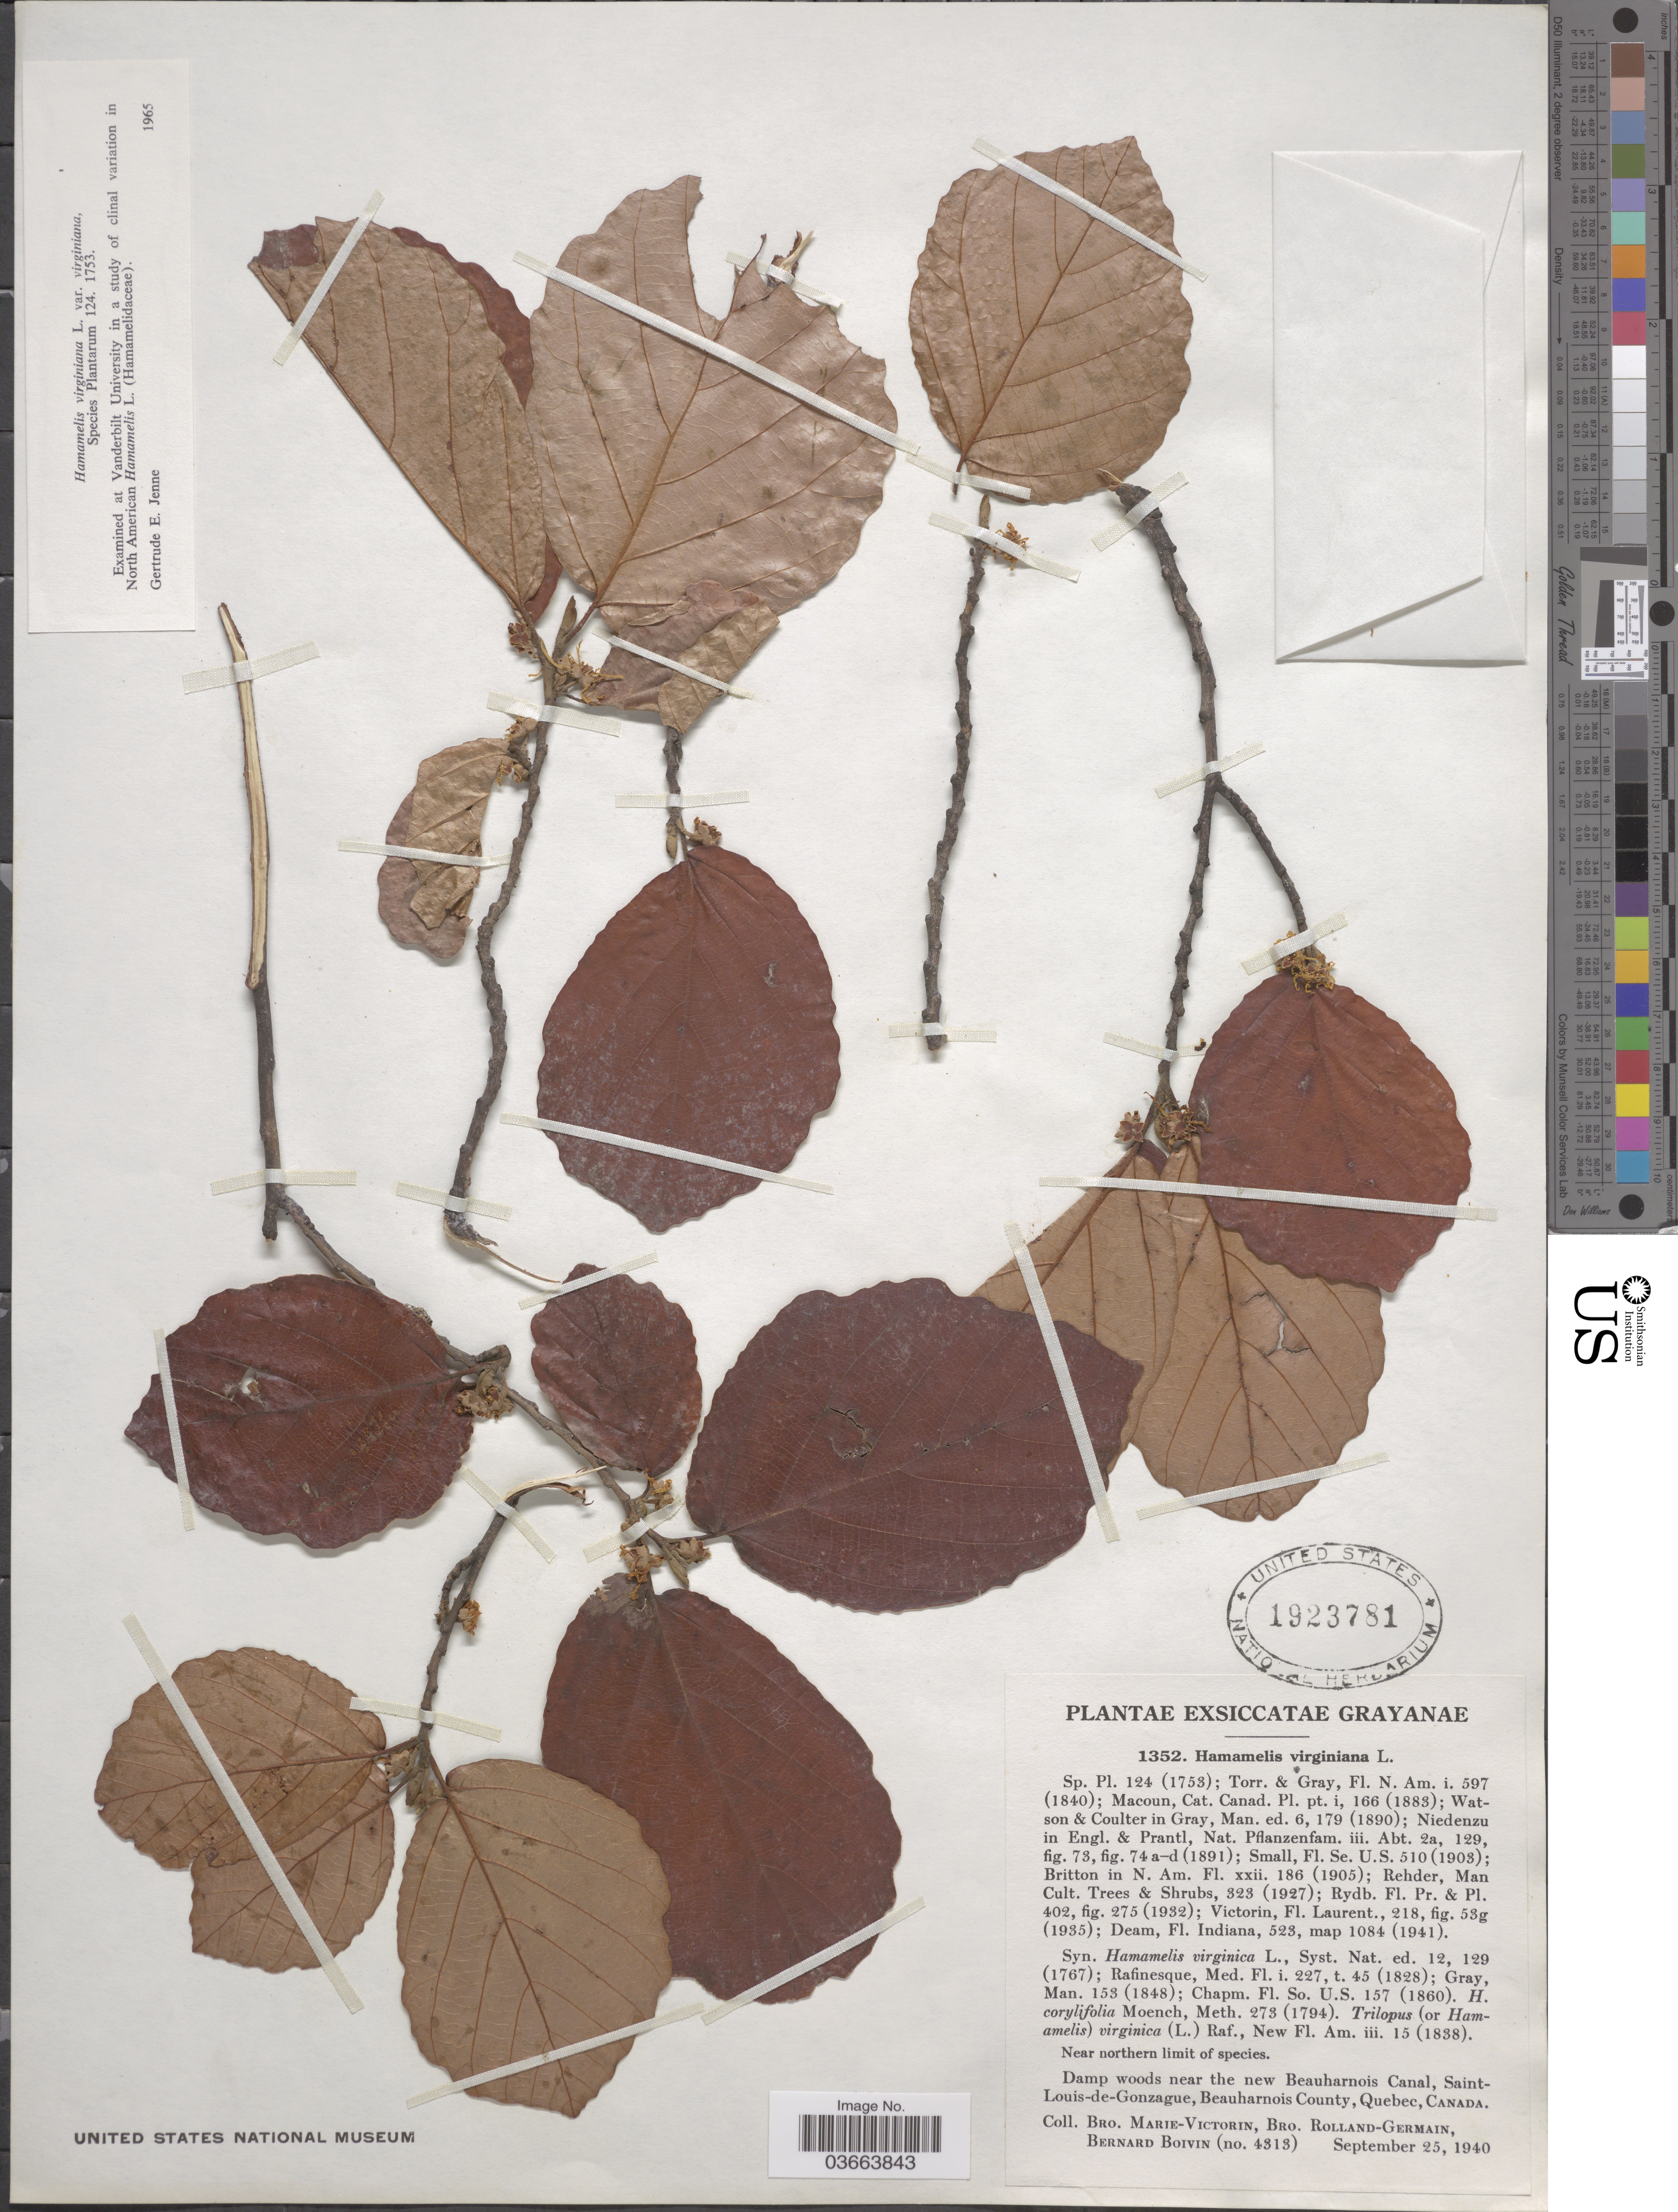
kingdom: Plantae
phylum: Tracheophyta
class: Magnoliopsida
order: Saxifragales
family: Hamamelidaceae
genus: Hamamelis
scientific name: Hamamelis virginiana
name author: L.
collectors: Fr. Marie-Victorin, Rolland-Germain & J. R. B. Boivin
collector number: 1352/4313?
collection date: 1940-09-25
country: Canada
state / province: Quebec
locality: Near the new Beauharnois Canal, Saint-Louis-de-Gonzague, Beauharnois County.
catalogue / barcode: US 1923781